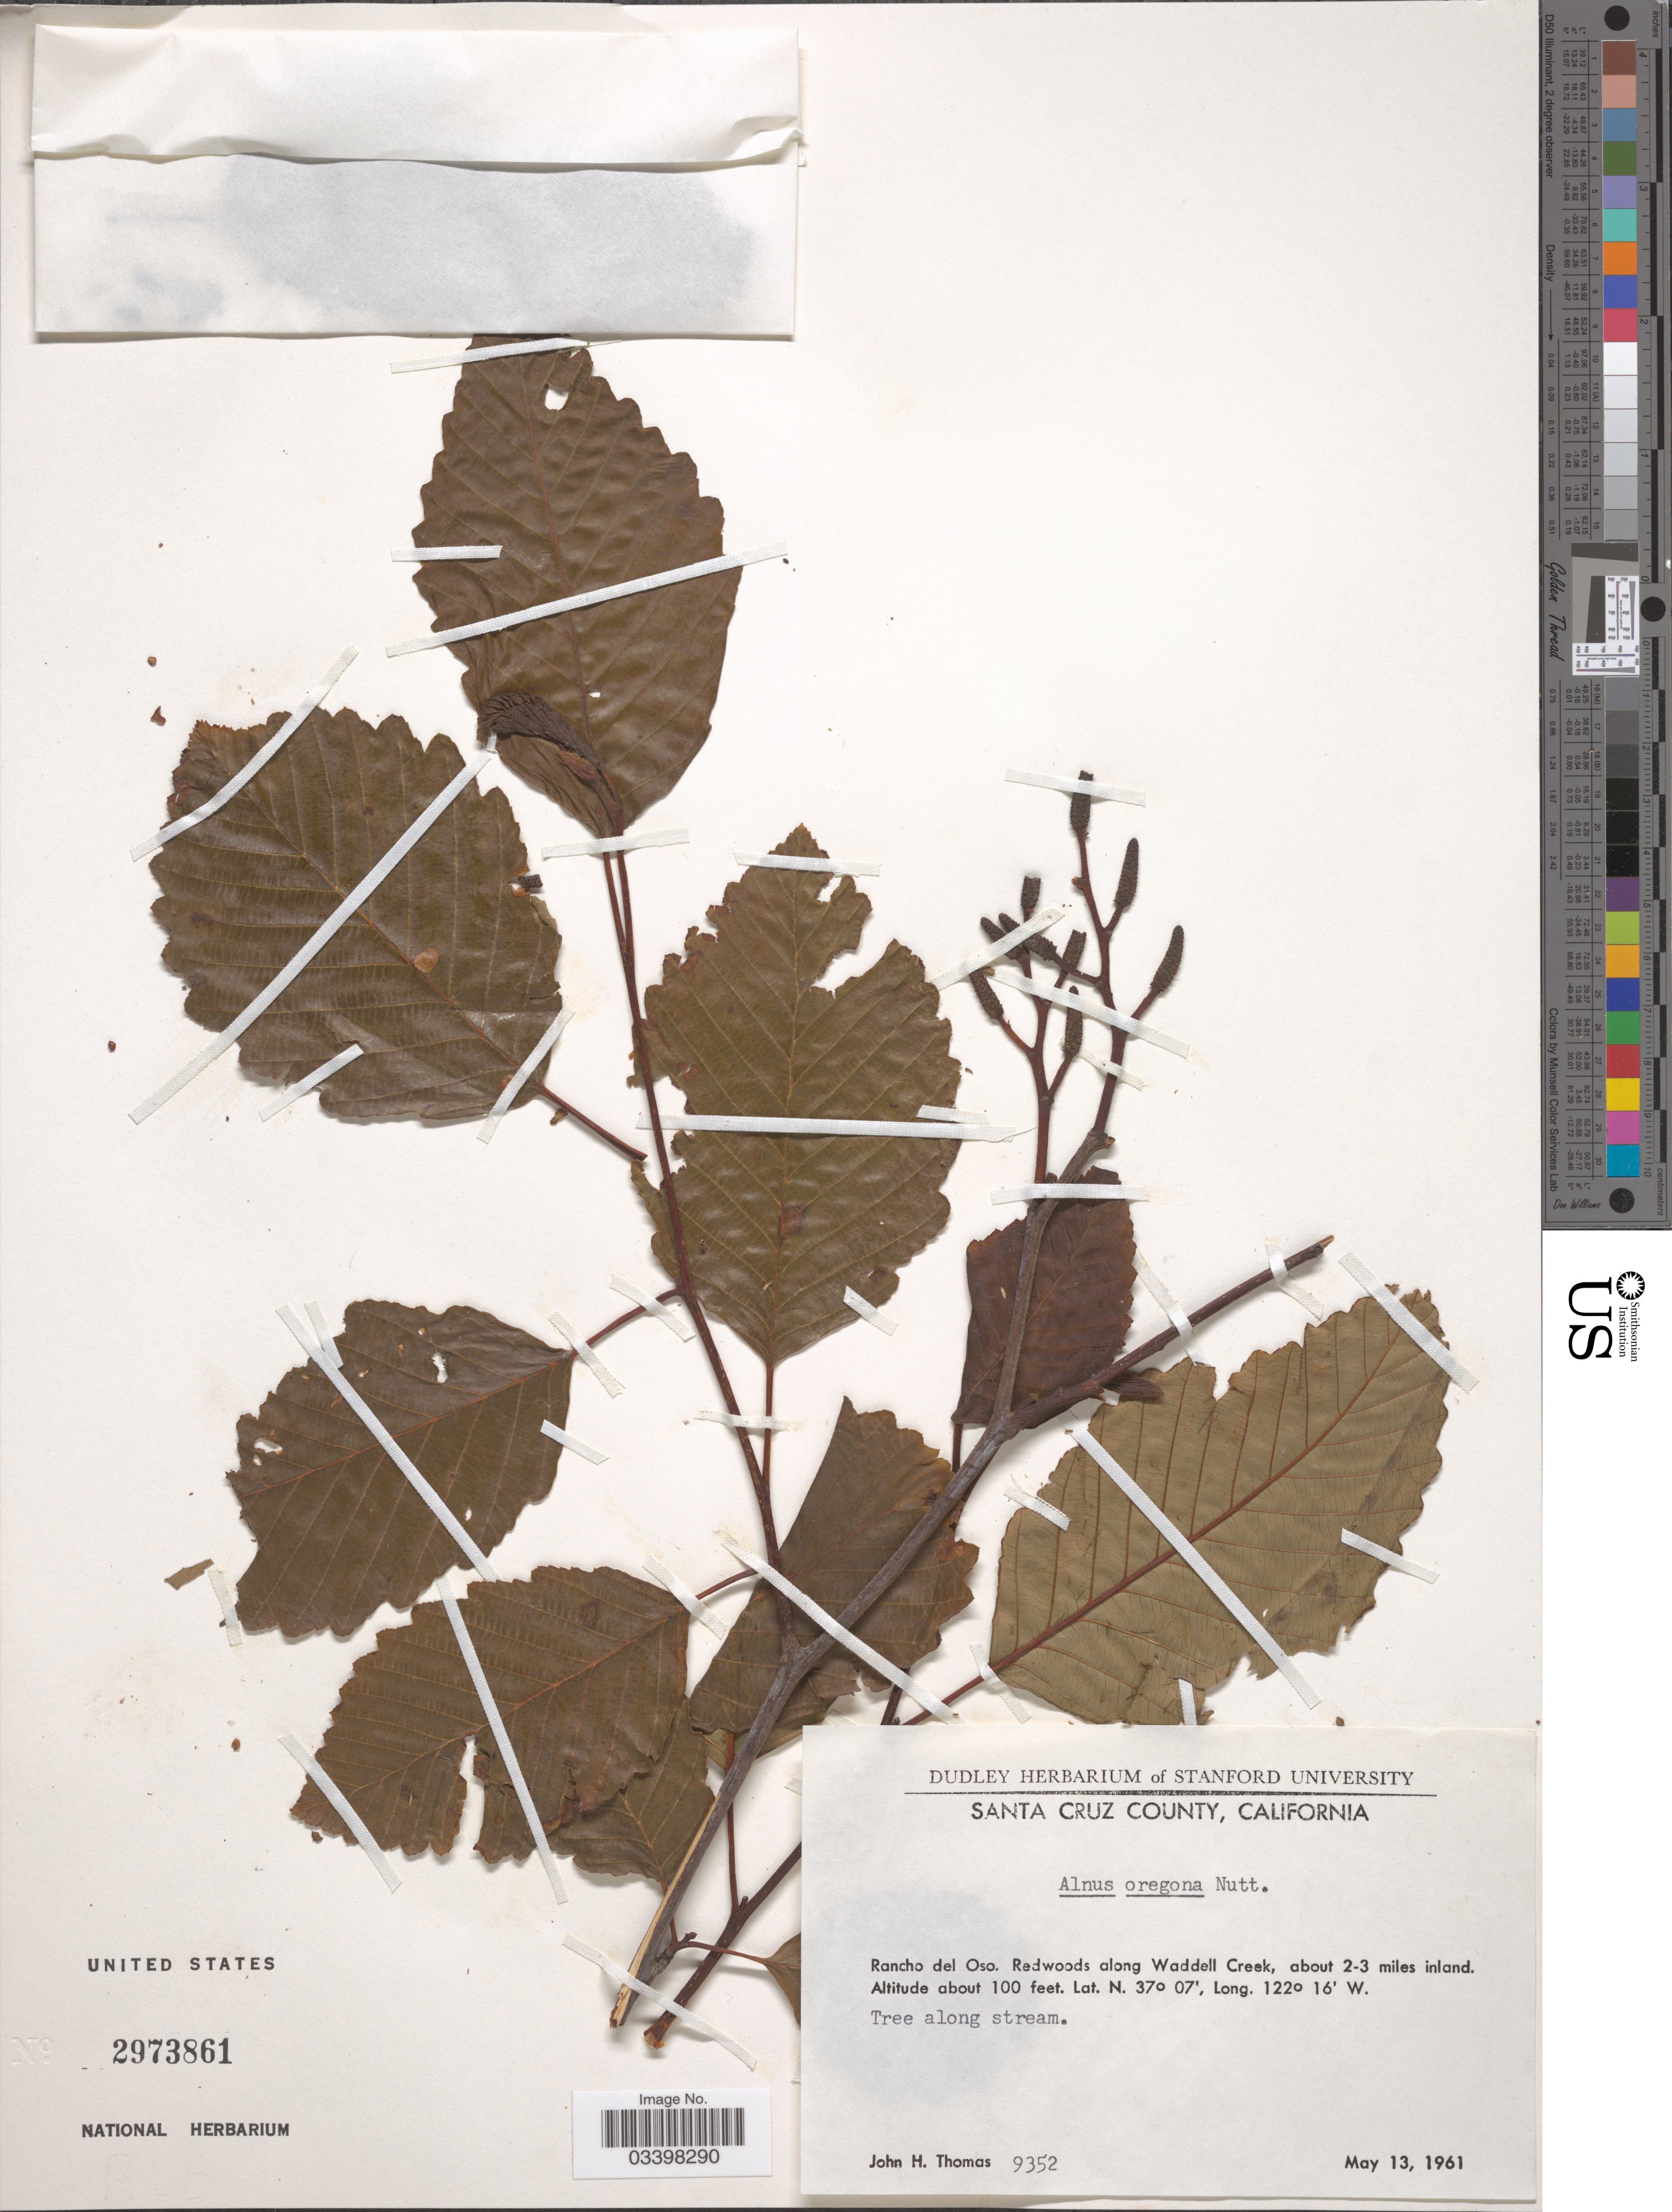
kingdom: Plantae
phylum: Tracheophyta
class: Magnoliopsida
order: Fagales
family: Betulaceae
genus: Alnus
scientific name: Alnus rubra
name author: Bong.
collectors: J. H. Thomas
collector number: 9352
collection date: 1961-05-13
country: United States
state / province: California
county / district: Santa Cruz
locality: Santa Cruz County. Rancho del Oso. Redwoods along Waddell Creek, about 2-3 miles inland.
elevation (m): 30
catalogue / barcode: US 2973861